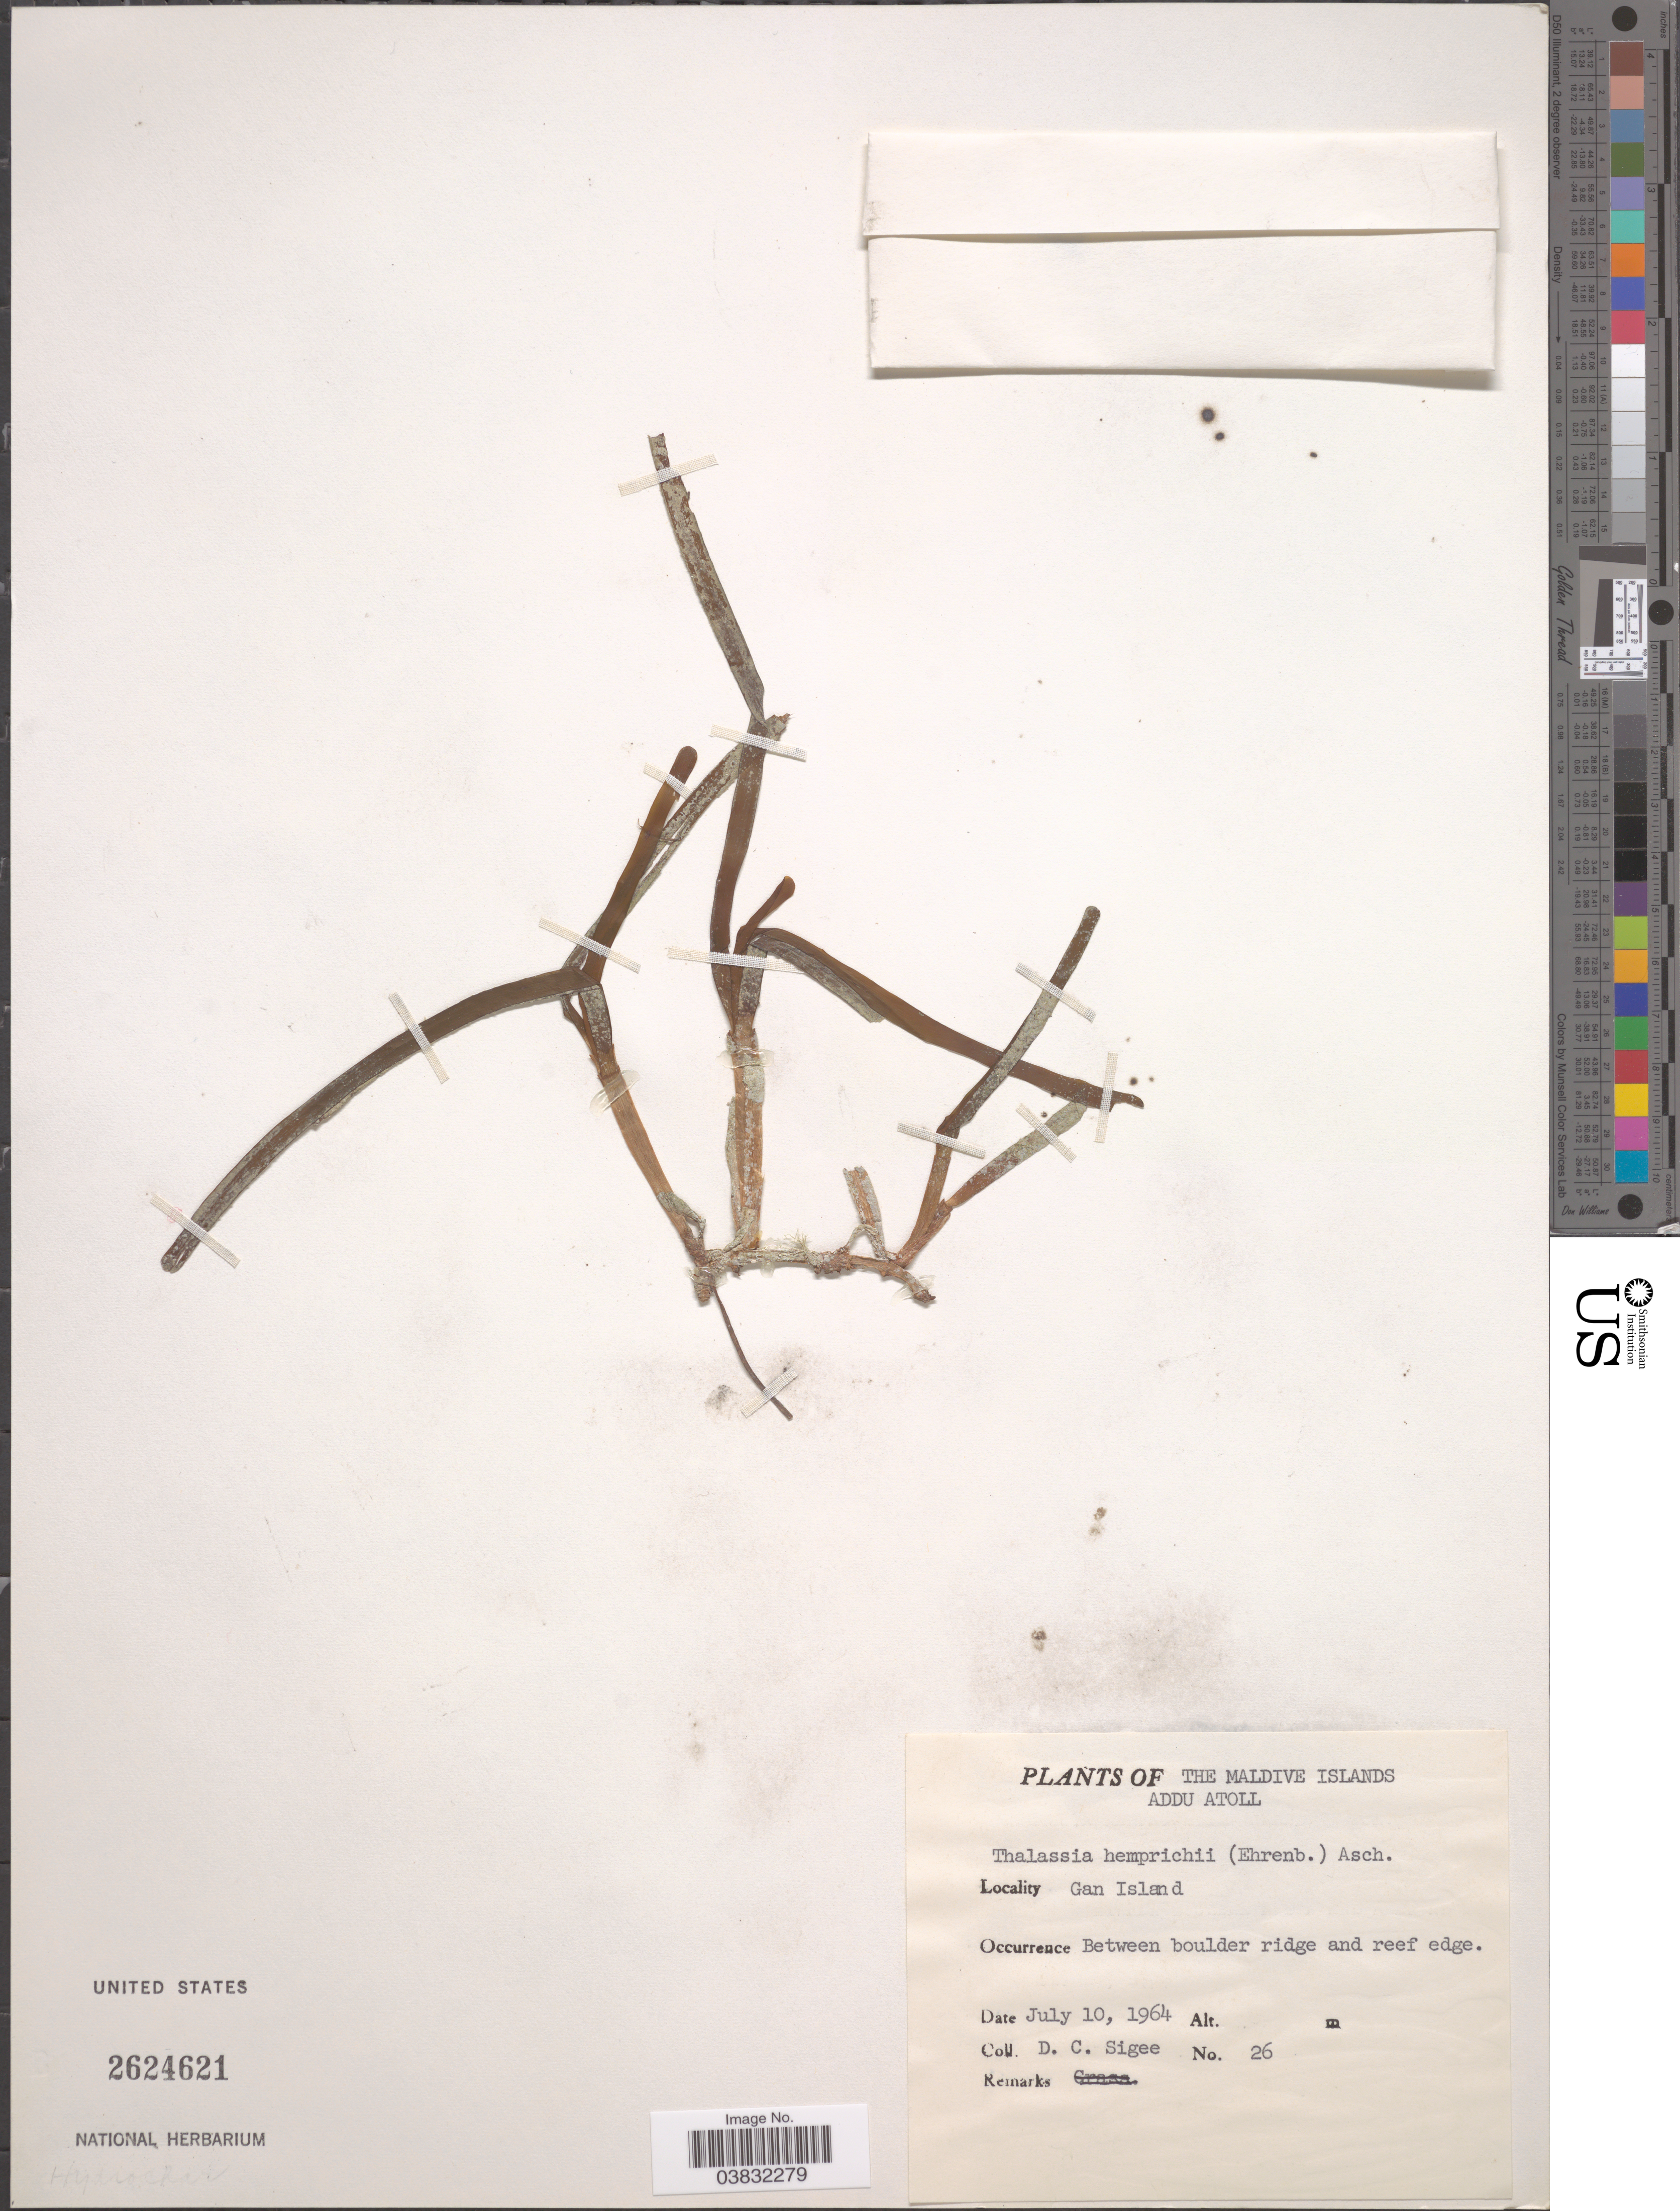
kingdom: Plantae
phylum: Tracheophyta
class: Liliopsida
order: Alismatales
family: Hydrocharitaceae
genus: Thalassia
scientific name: Thalassia hemprichii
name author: Asch.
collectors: D. C. Sigee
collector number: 26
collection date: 1964-07-10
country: Maldive Islands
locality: Addu Atoll. Gan Island. Between boulder ridge and reef edge.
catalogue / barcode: US 2624621